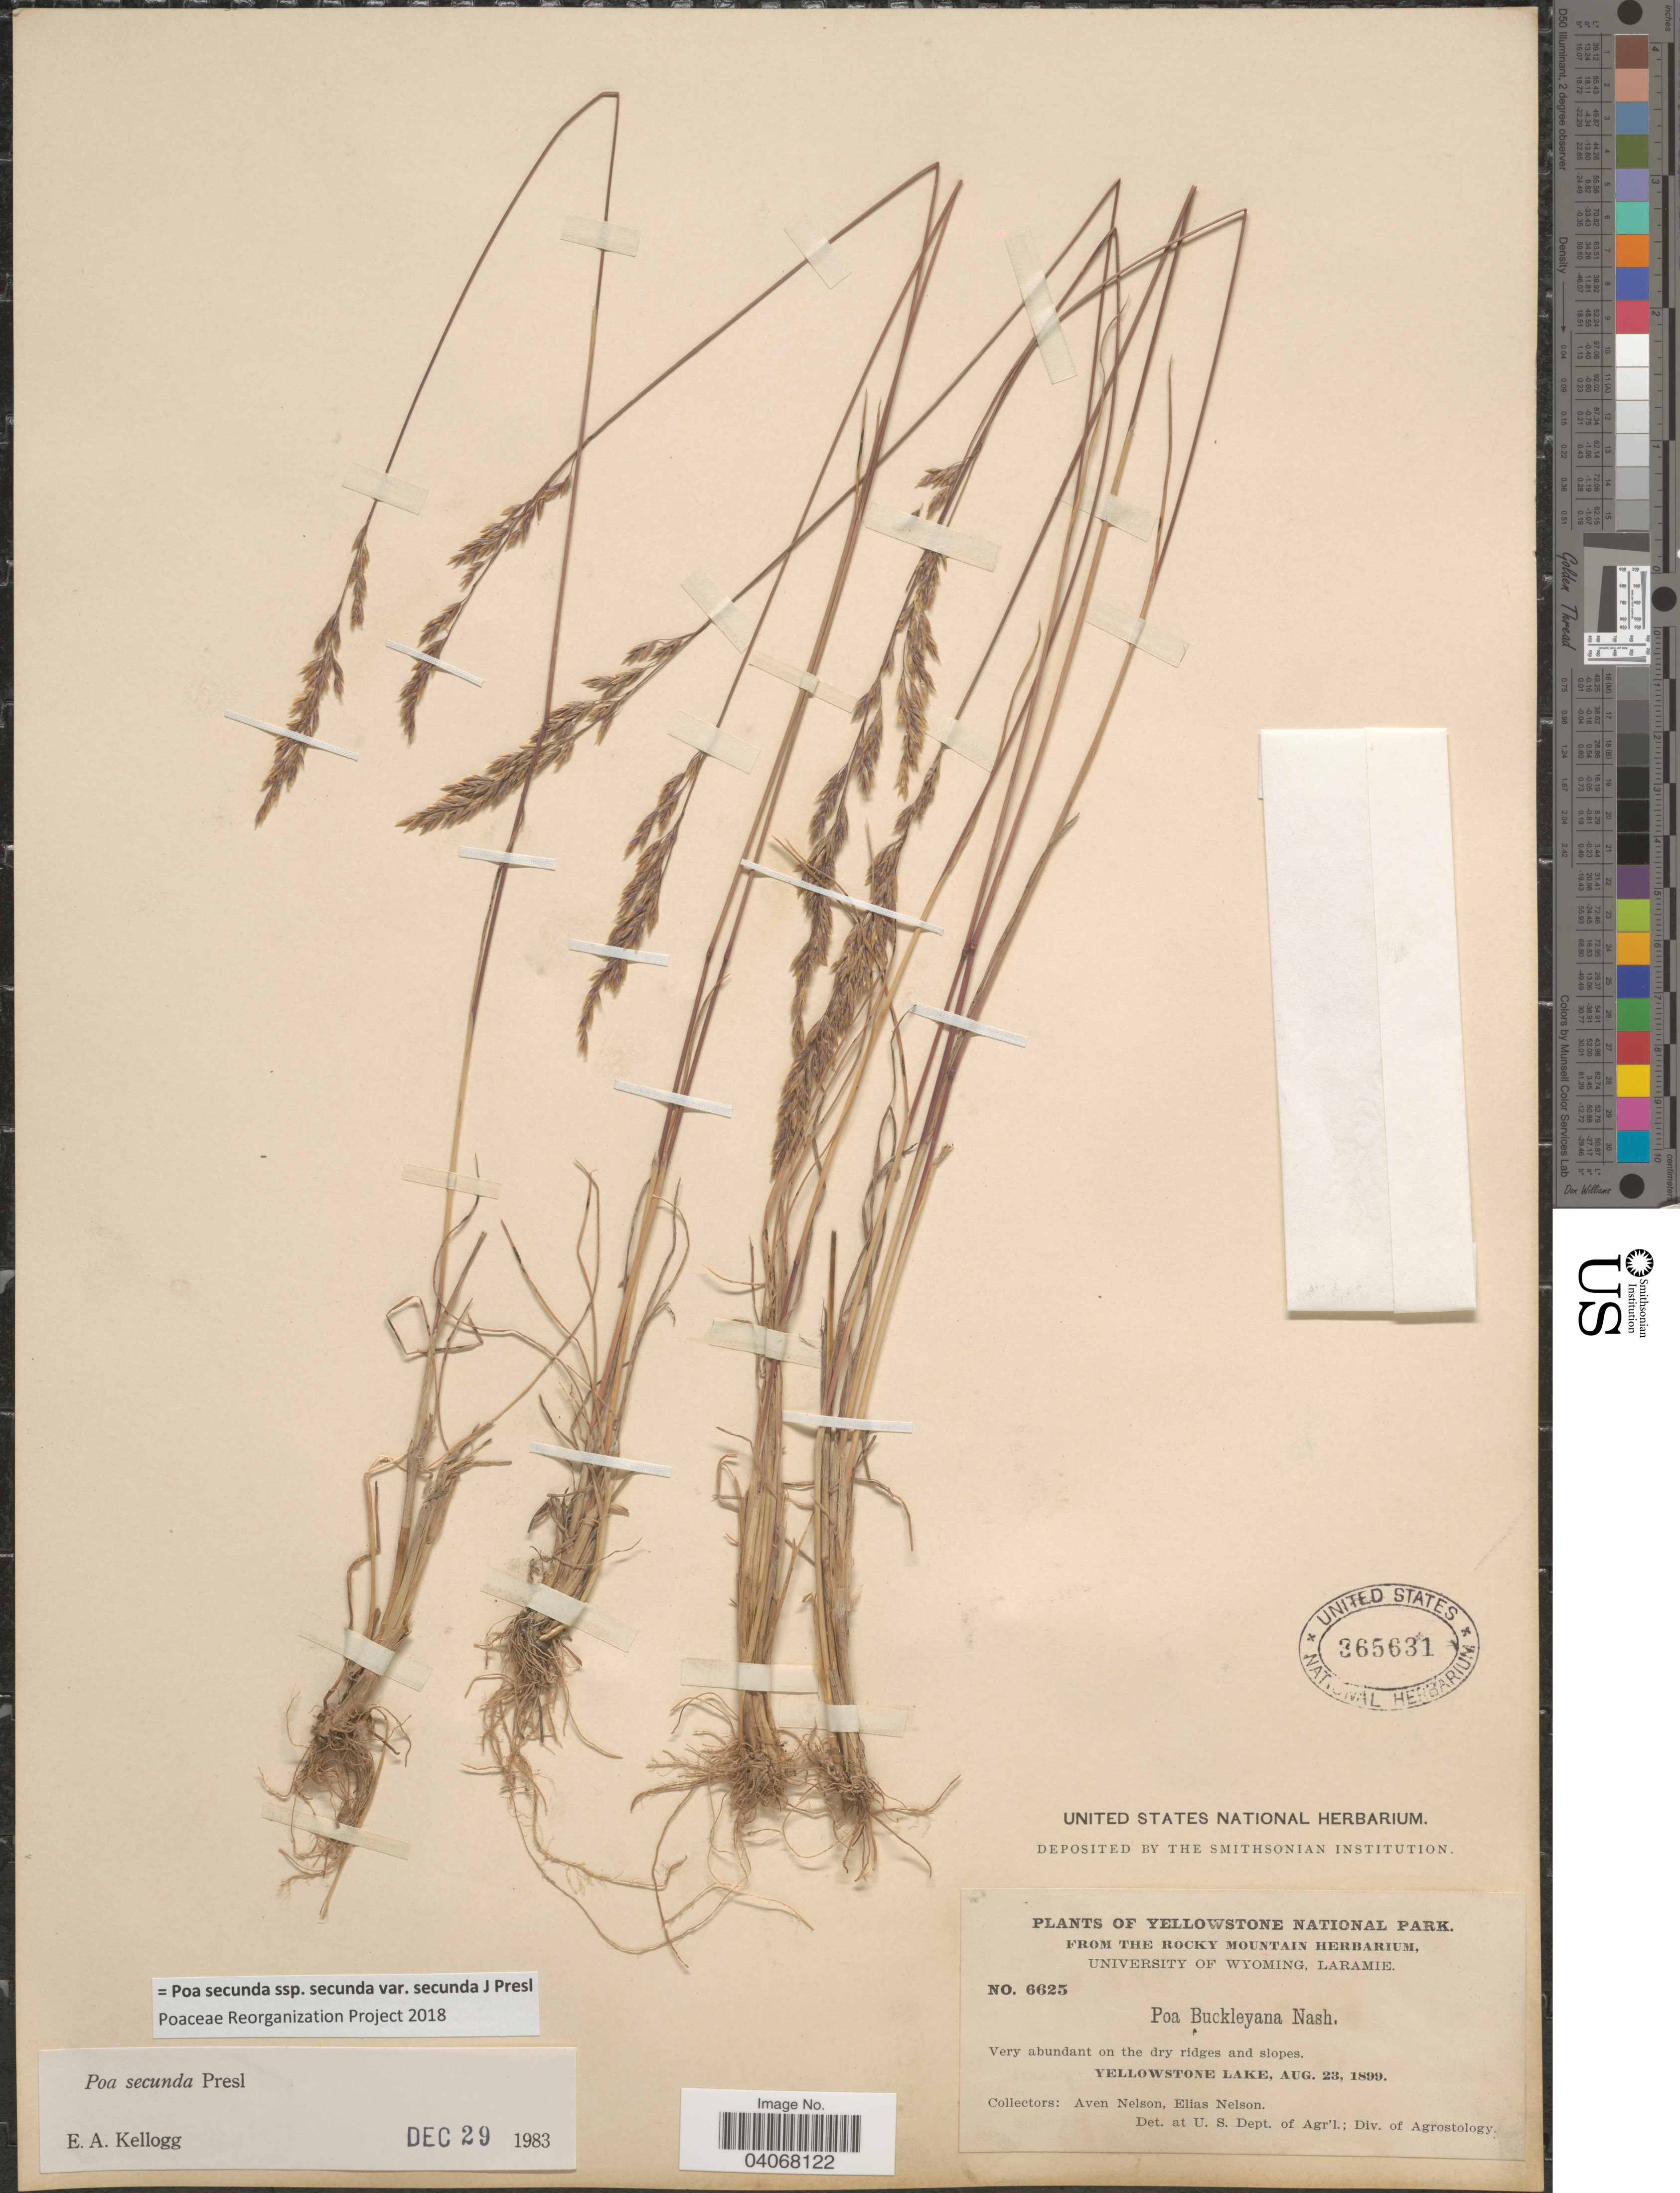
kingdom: Plantae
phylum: Tracheophyta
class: Liliopsida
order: Poales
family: Poaceae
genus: Poa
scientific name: Poa secunda subsp. secunda var. secunda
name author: J. Presl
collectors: A. Nelson & E. Nelson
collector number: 6625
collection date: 1899-08-23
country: United States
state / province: Wyoming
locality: Yellowstone National Park. Yellowstone Lake.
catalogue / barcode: US 365631